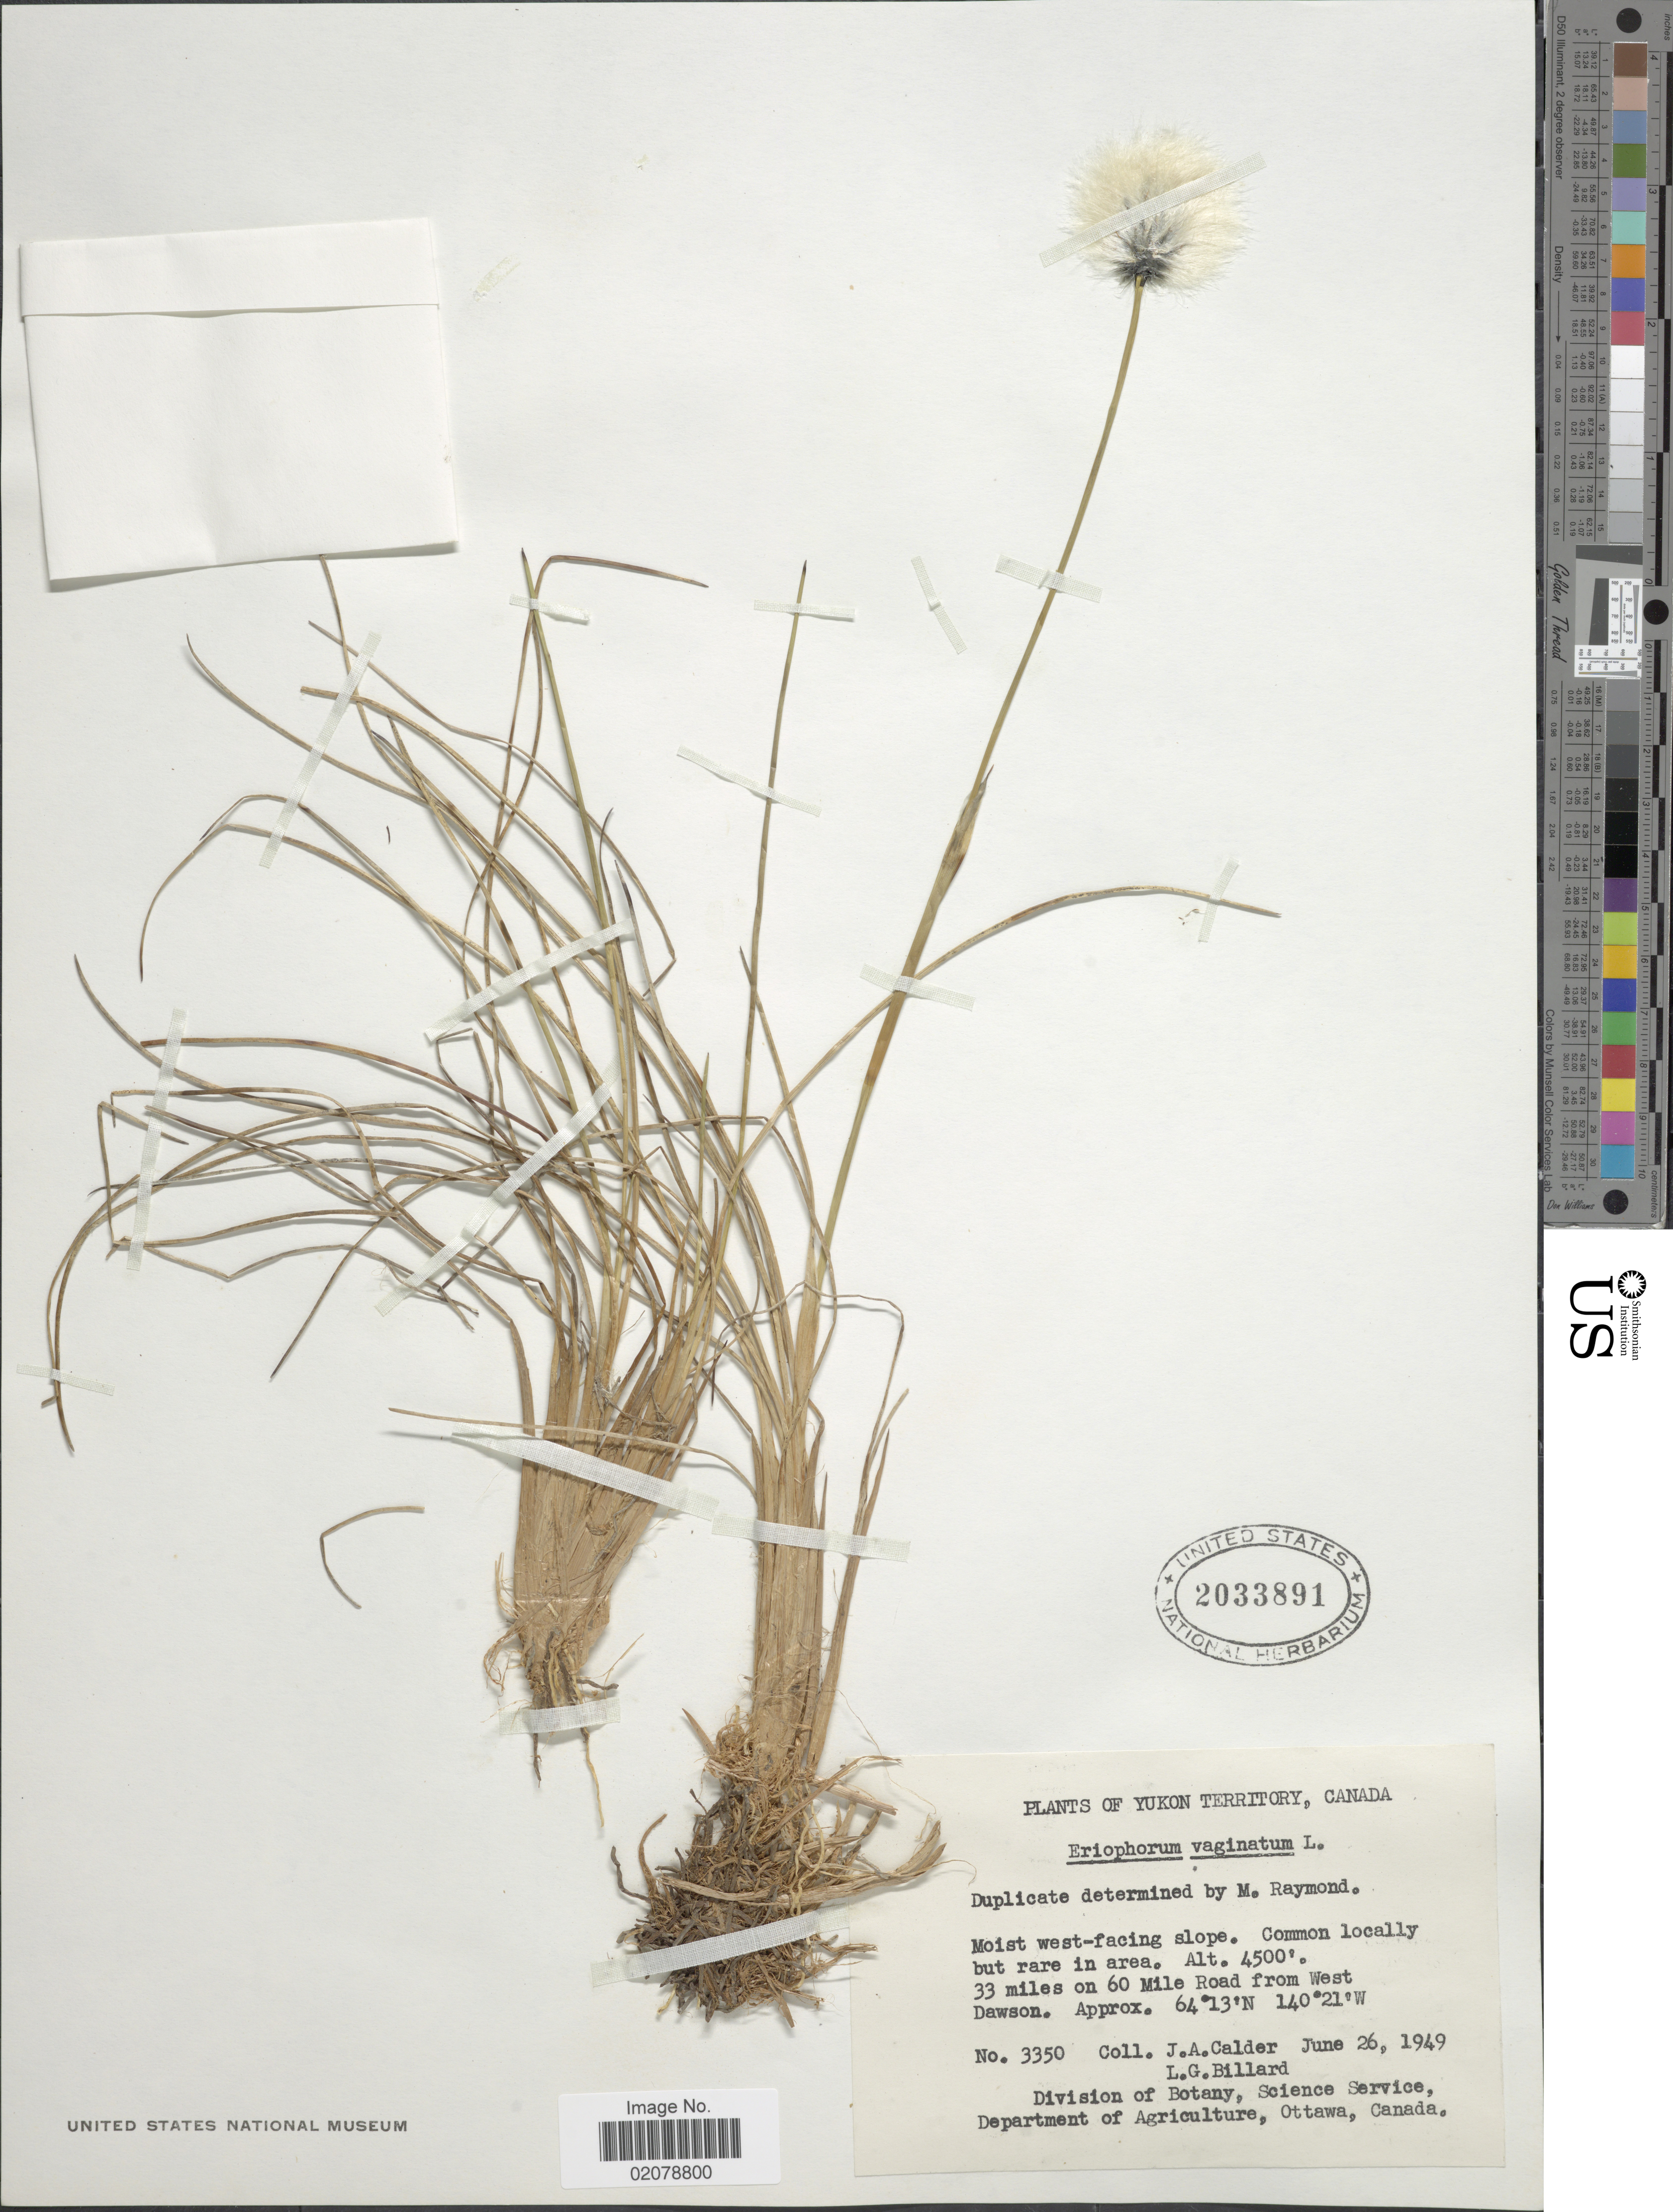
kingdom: Plantae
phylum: Tracheophyta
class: Liliopsida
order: Poales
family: Cyperaceae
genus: Eriophorum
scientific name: Eriophorum vaginatum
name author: L.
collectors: J. A. Calder & L. Billard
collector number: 3350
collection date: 1949-06-26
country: Canada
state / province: Yukon Territory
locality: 33 miles on 60 Mile Road from West Dawson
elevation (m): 1372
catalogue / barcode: US 2033891